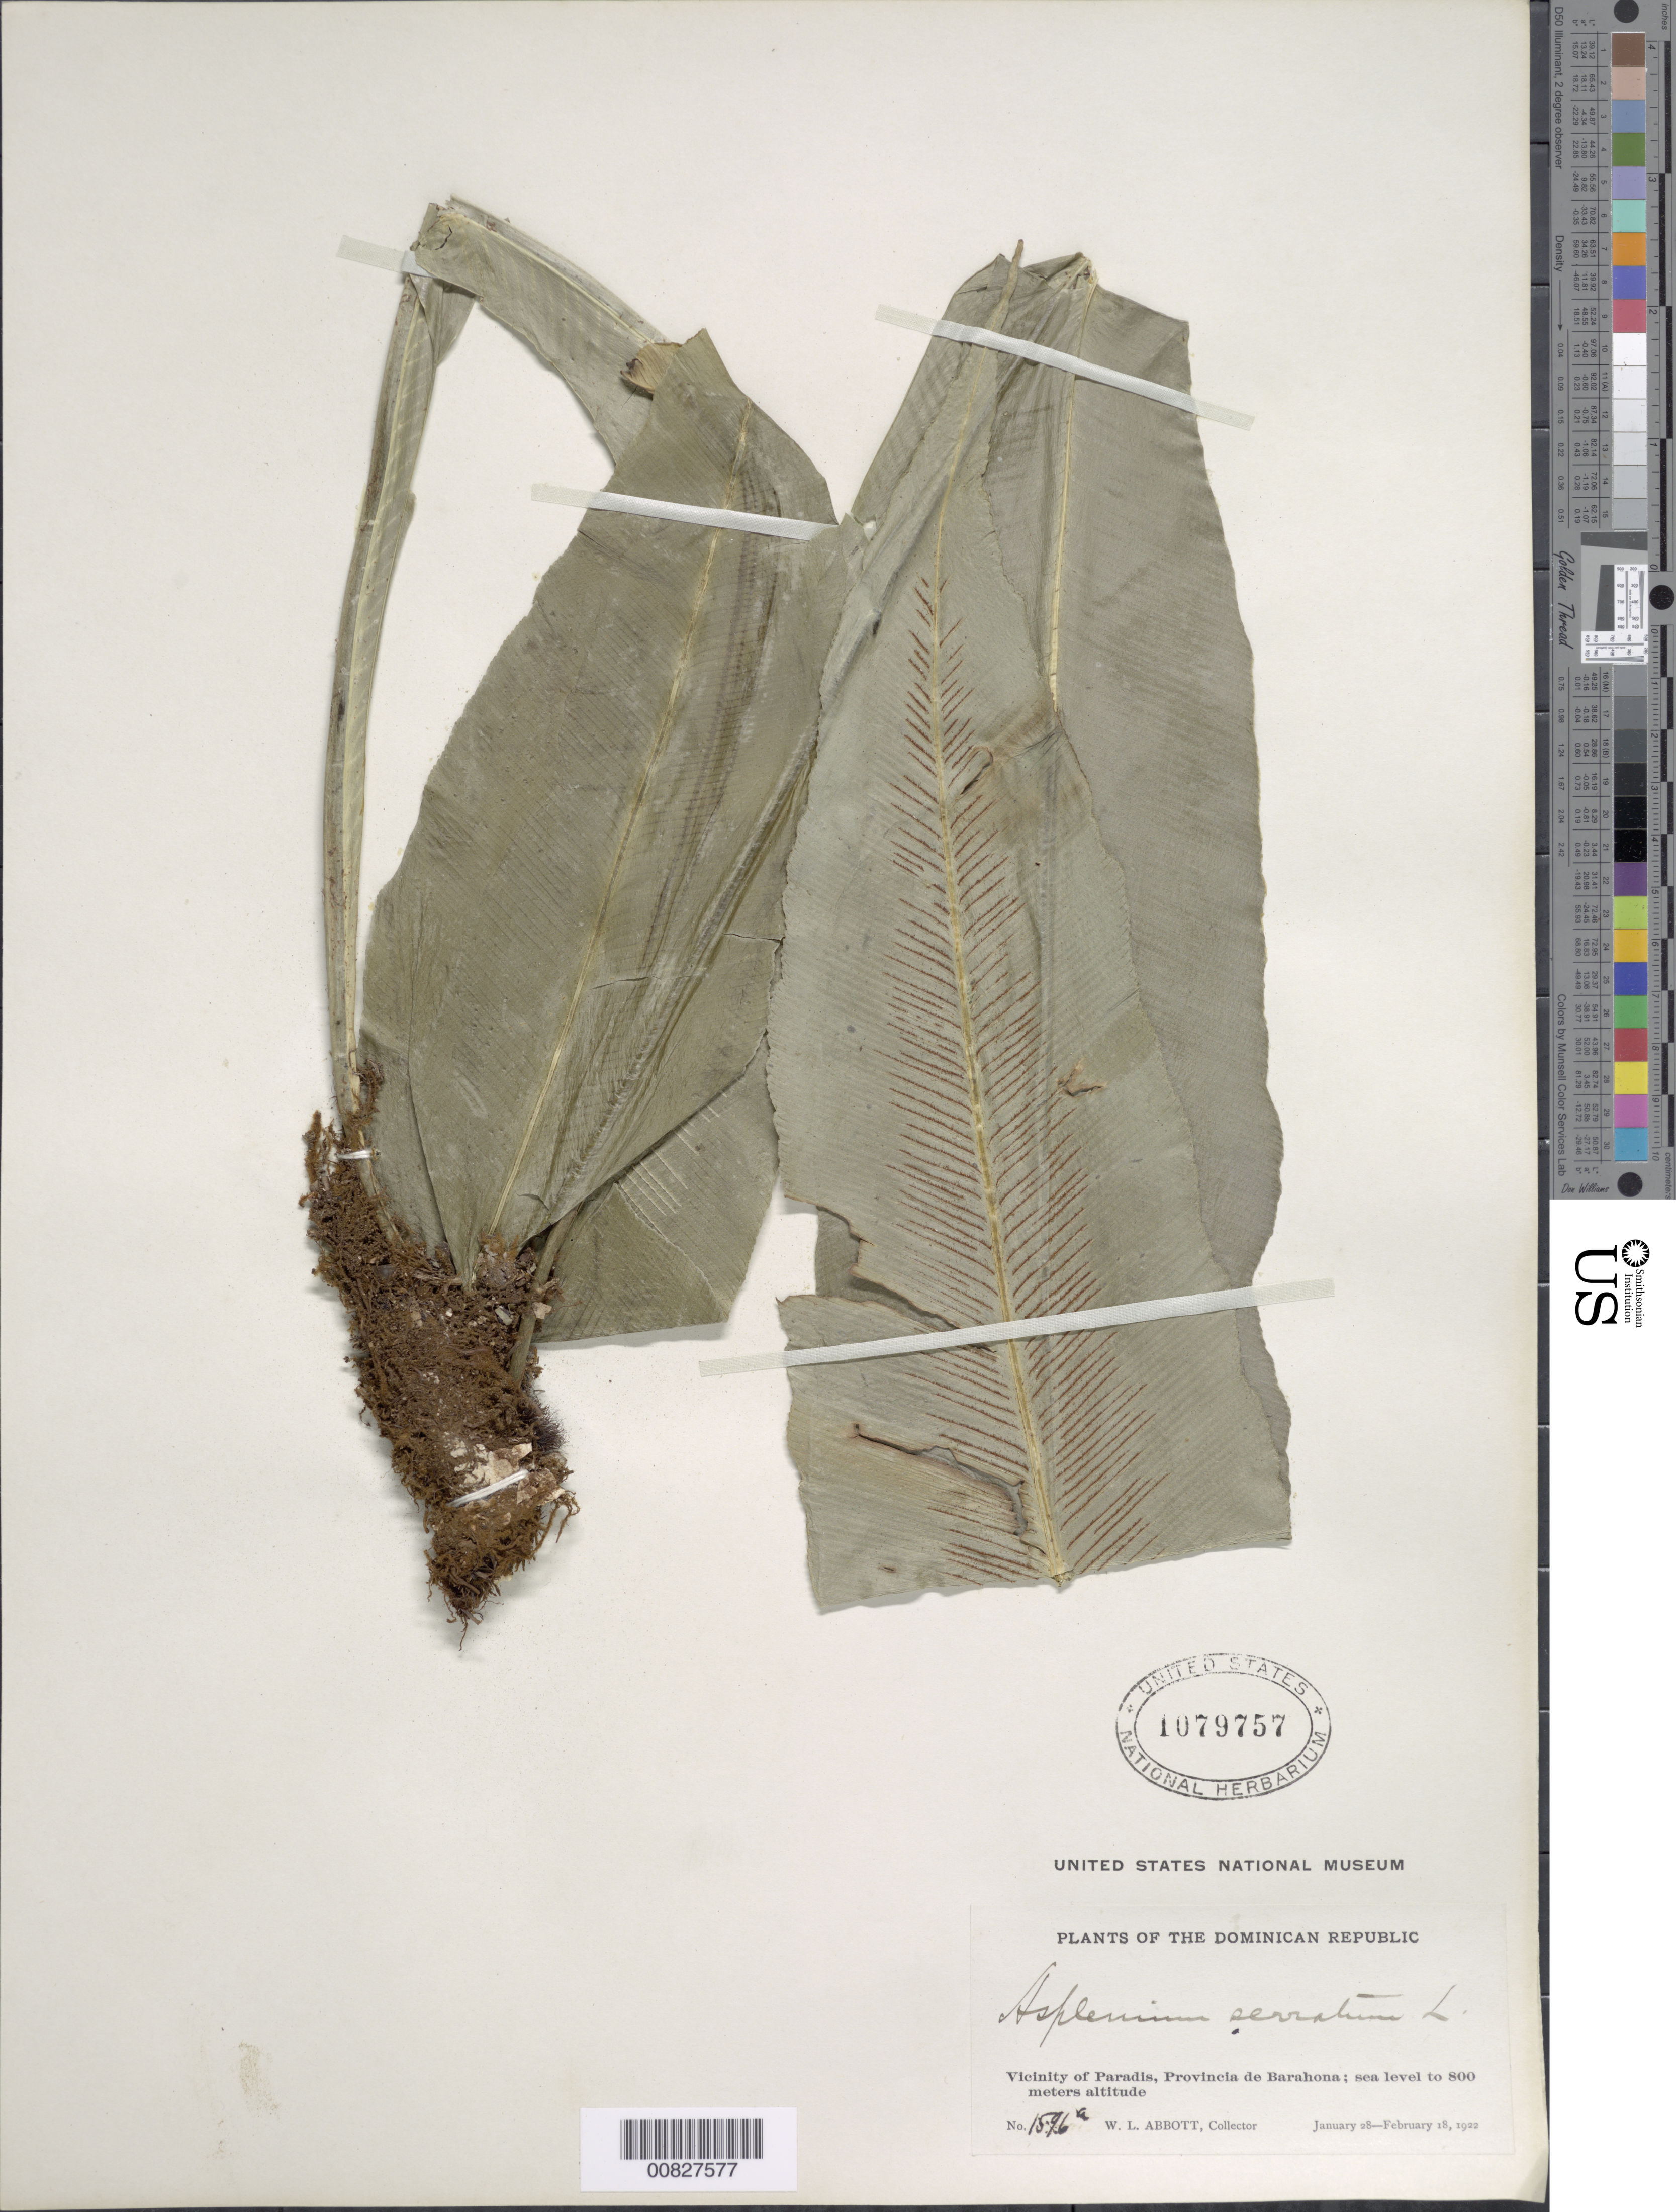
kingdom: Plantae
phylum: Tracheophyta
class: Polypodiopsida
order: Polypodiales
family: Aspleniaceae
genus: Asplenium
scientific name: Asplenium serratum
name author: L.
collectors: W. L. Abbott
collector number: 1596a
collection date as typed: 28 Jan 1922 to 18 Feb 1922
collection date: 1922-01-28/1922-02-18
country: Dominican Republic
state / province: Barahona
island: Hispaniola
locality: Paradis vicinity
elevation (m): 0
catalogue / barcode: US 1079757